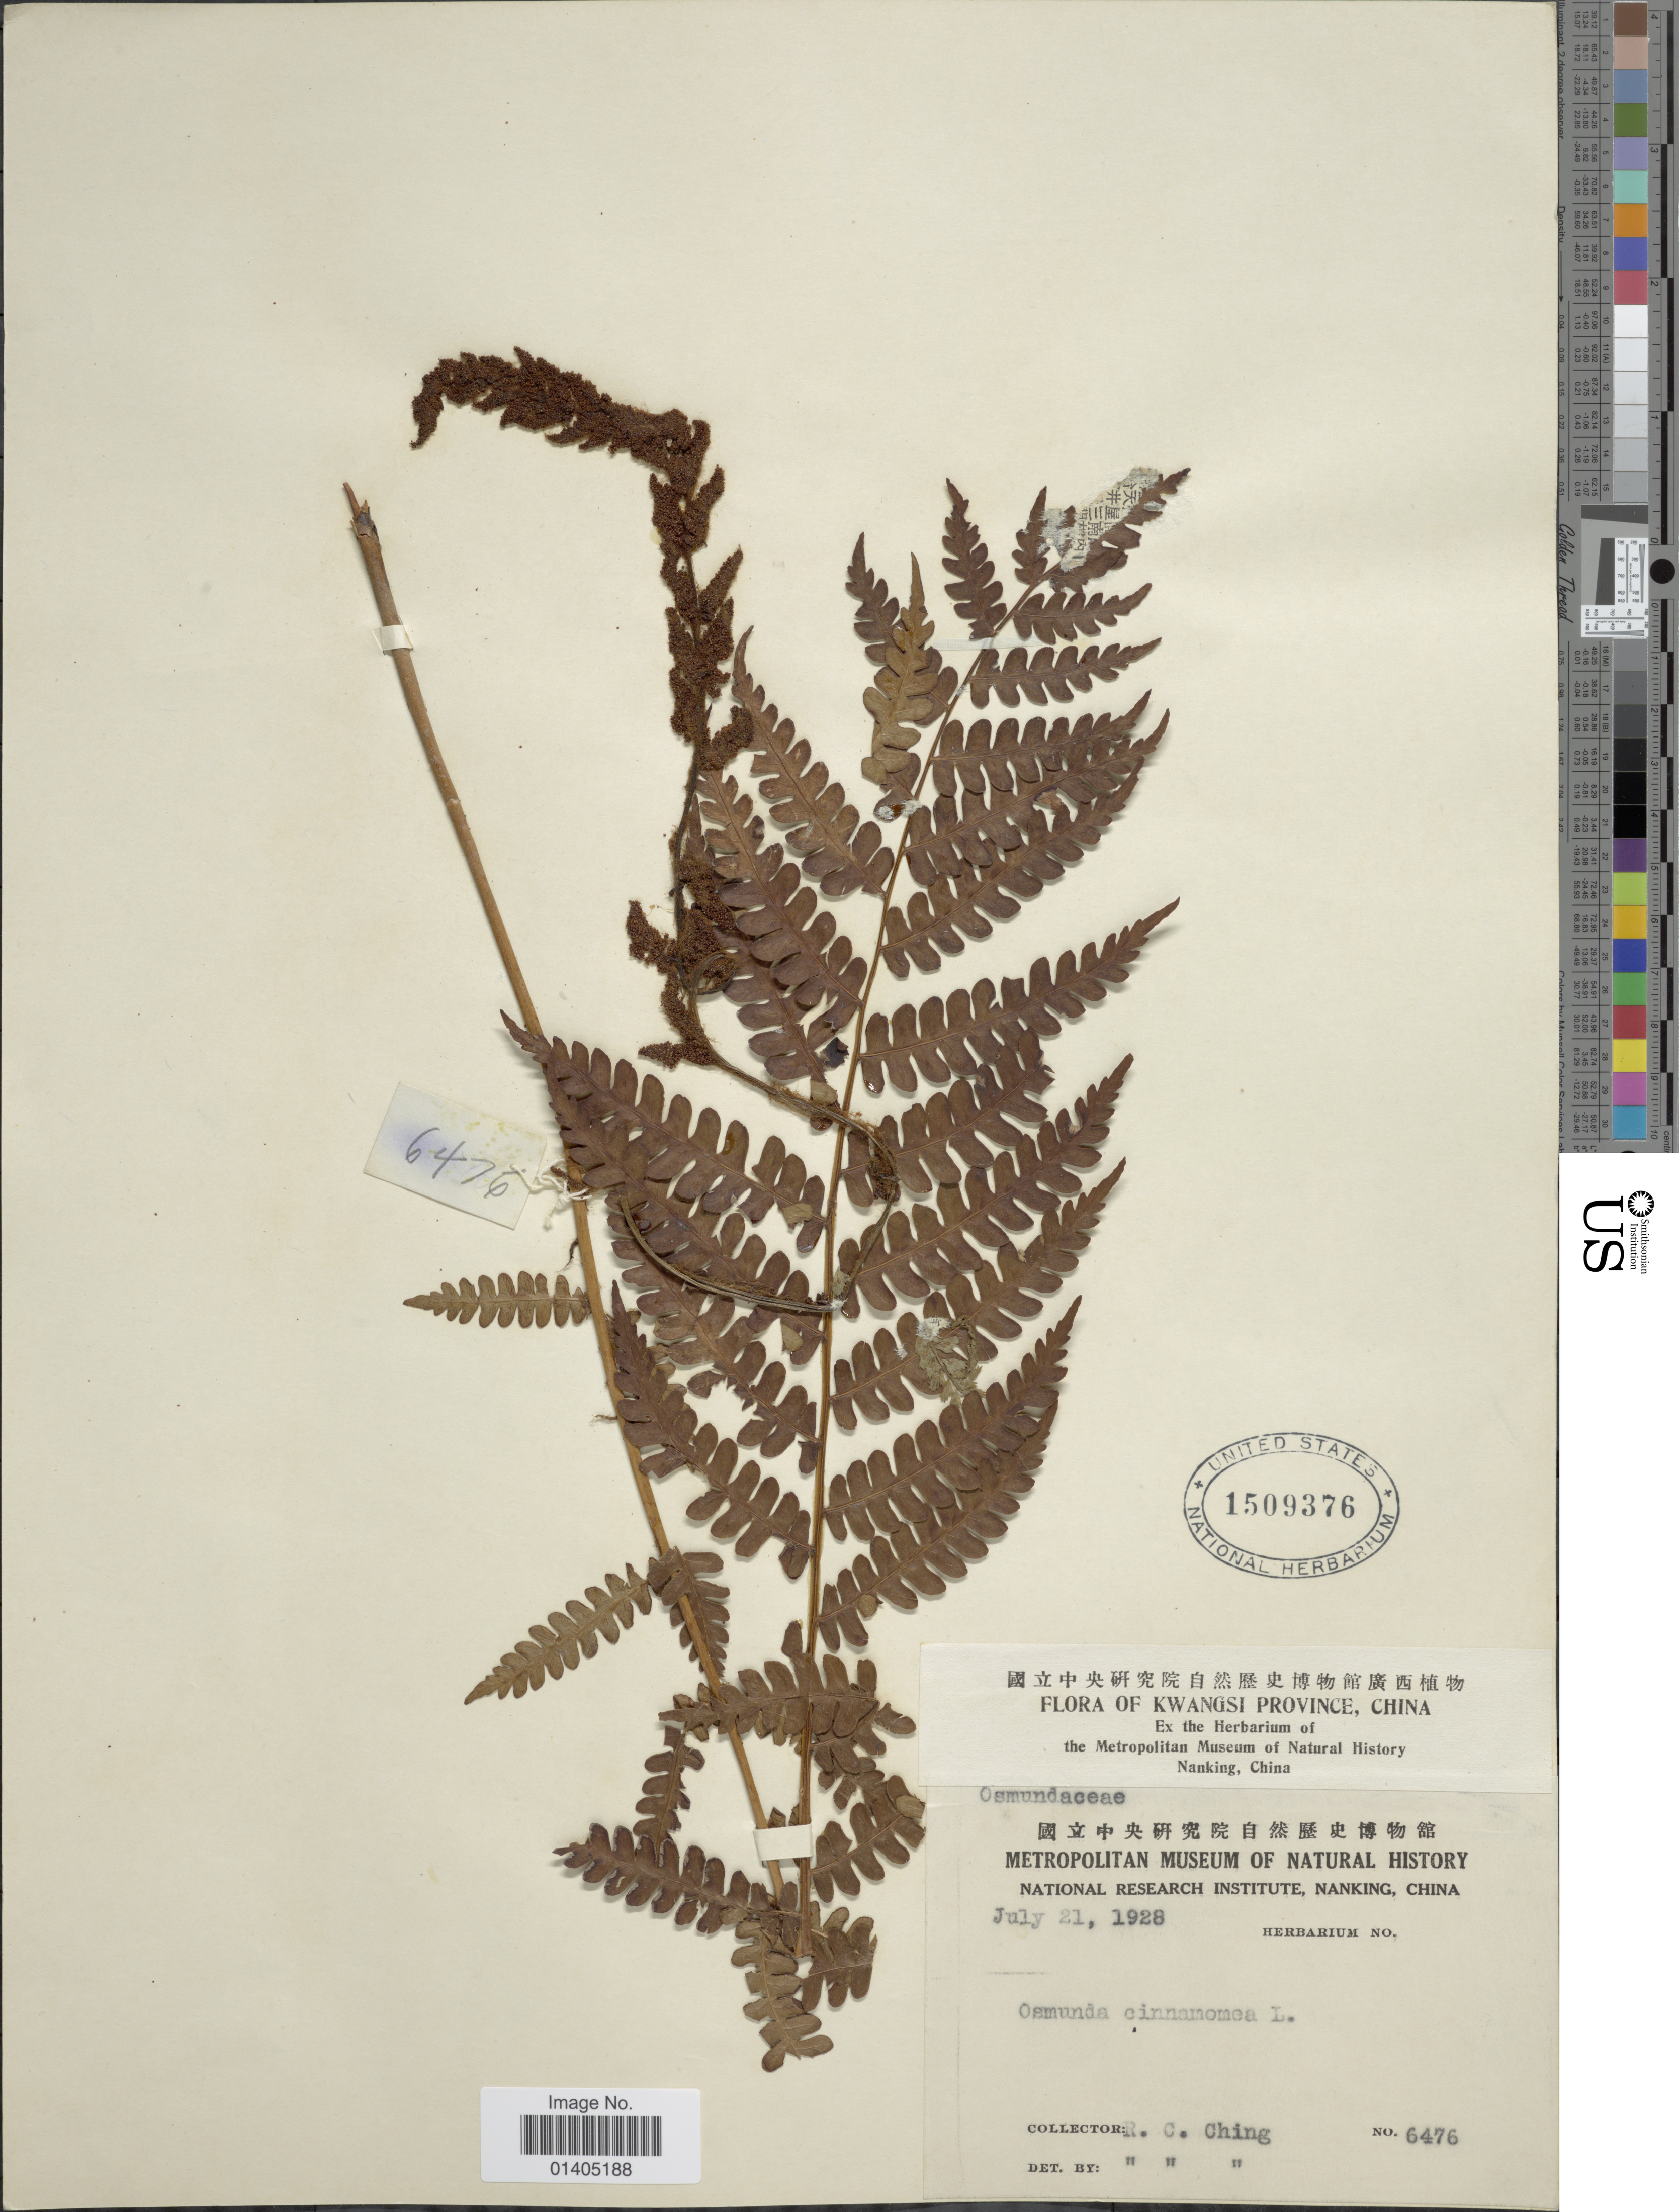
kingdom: Plantae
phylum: Tracheophyta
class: Polypodiopsida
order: Osmundales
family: Osmundaceae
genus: Osmundastrum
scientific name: Osmundastrum cinnamomeum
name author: (L.) C. Presl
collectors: R. C. Ching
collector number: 6476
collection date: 1928-07-21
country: China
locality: National Research Institute, Nanking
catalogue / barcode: US 1509376